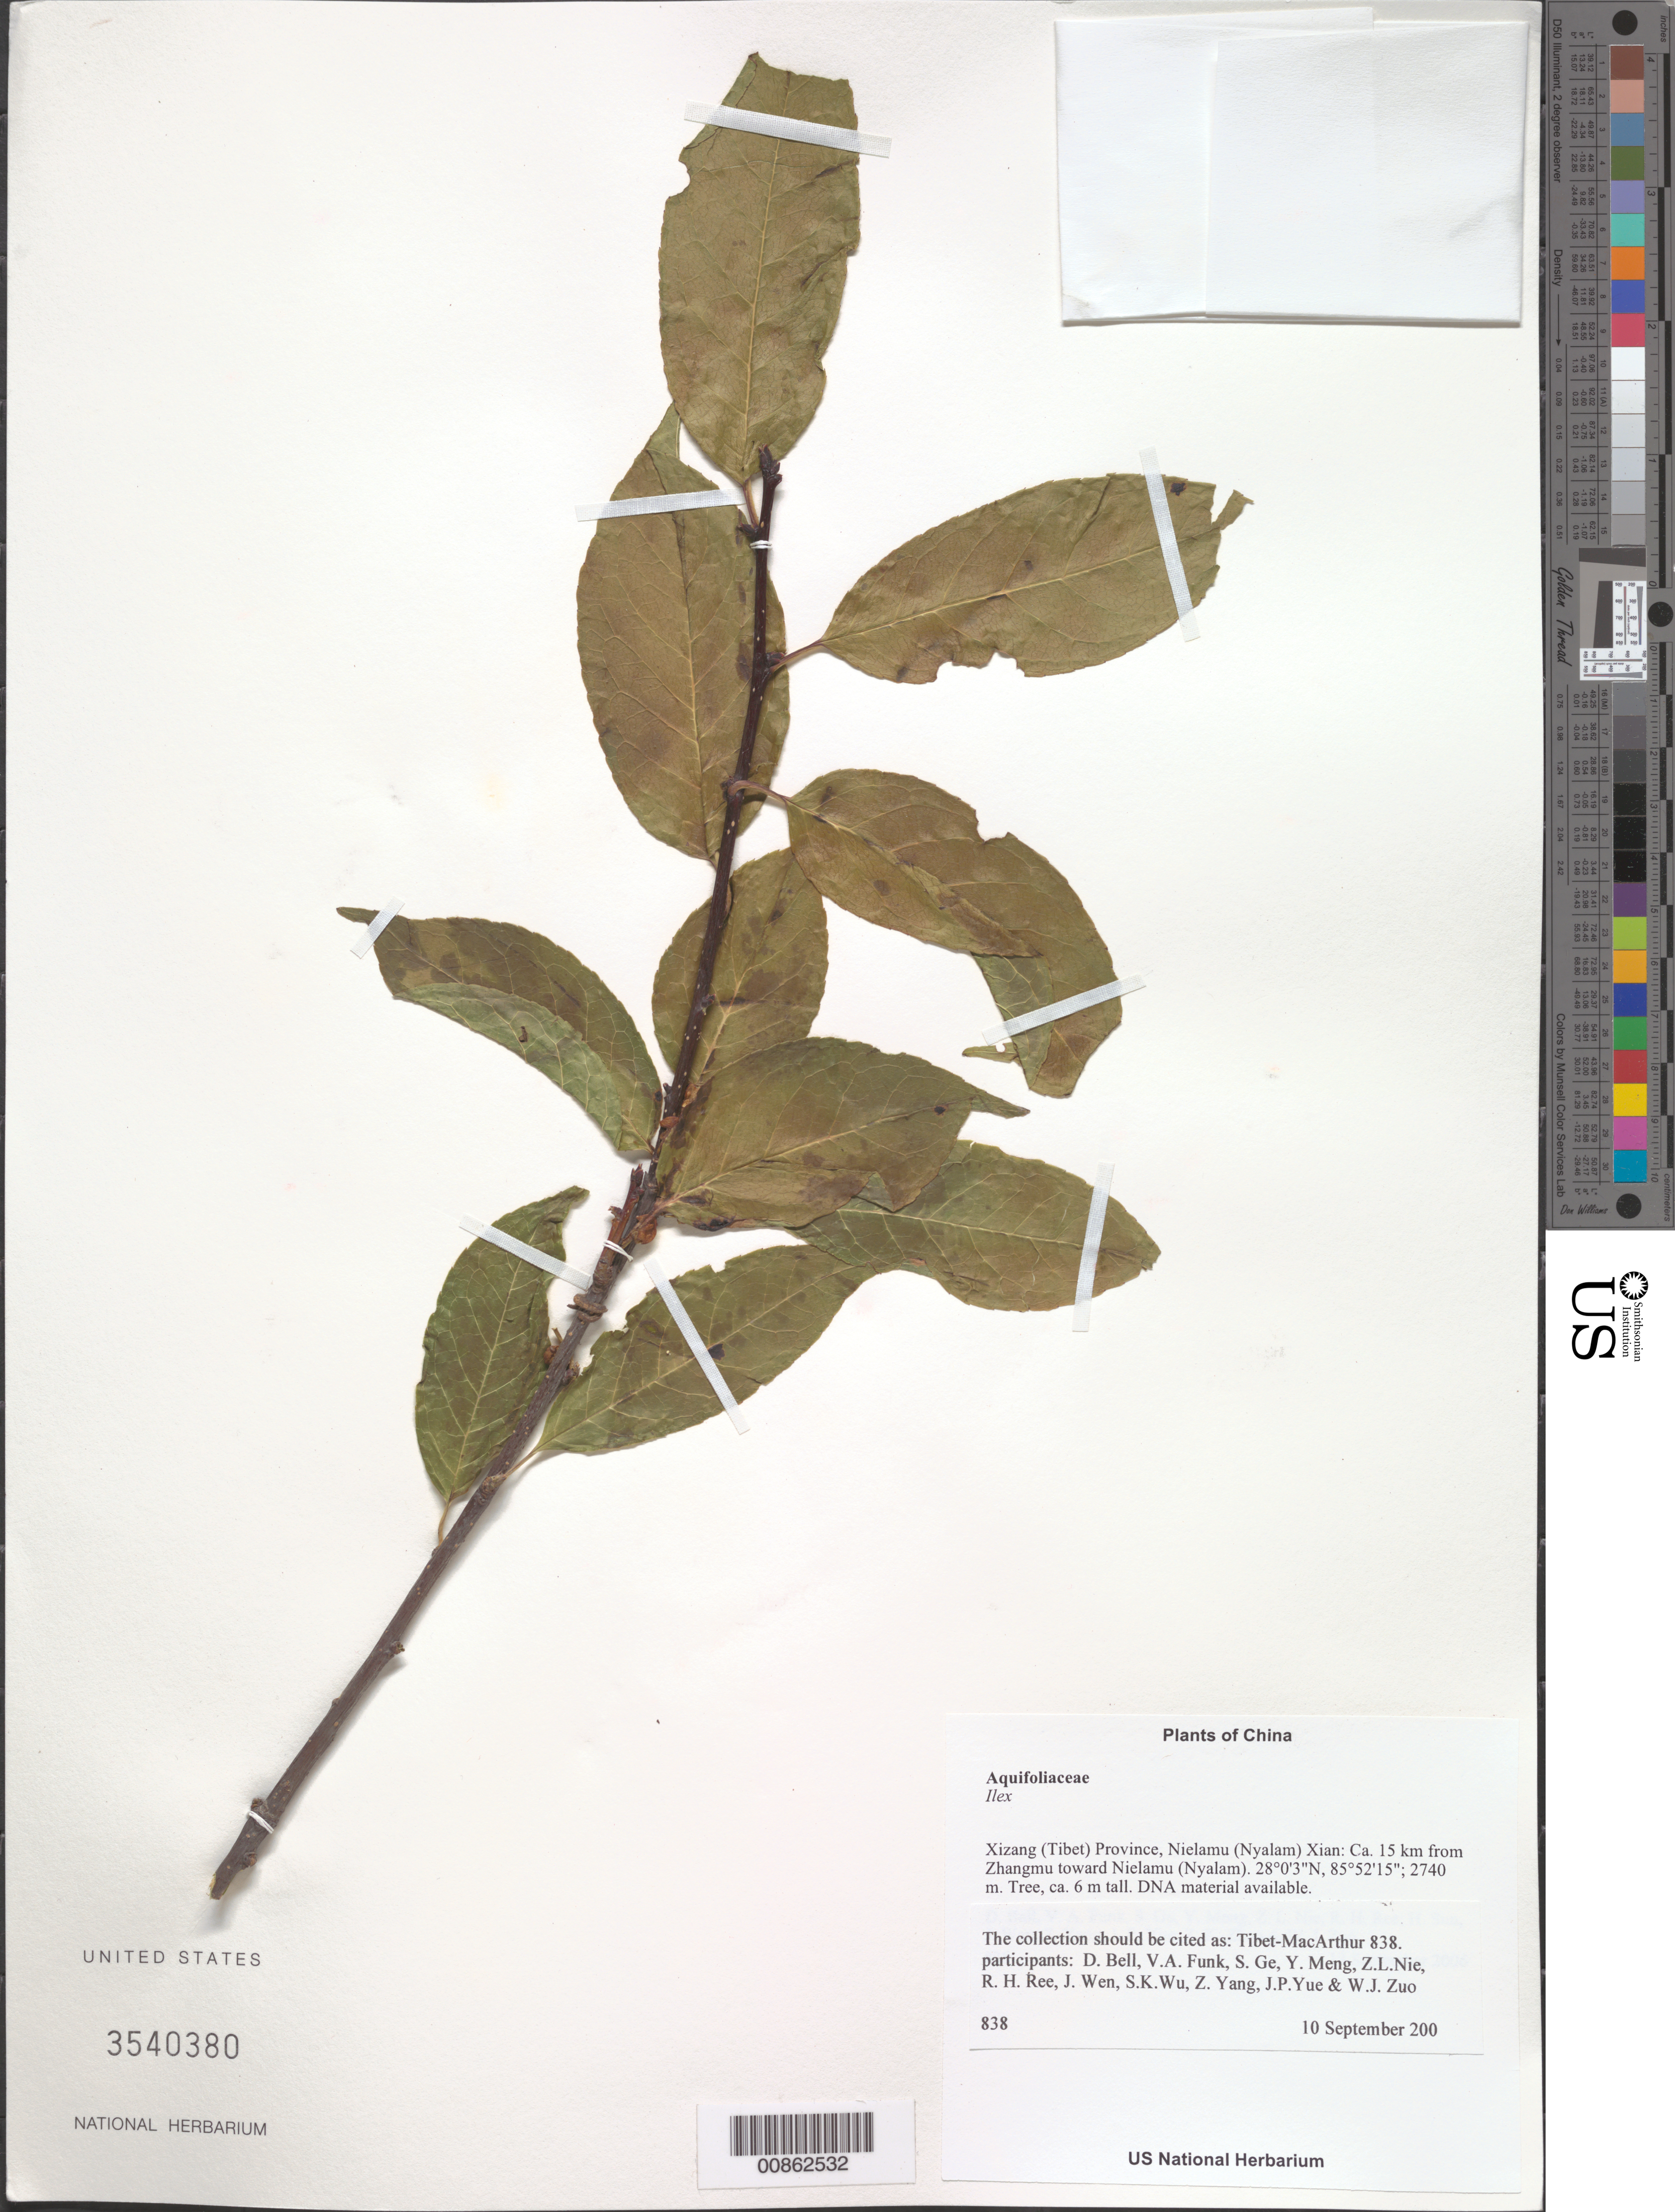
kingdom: Plantae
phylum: Tracheophyta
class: Magnoliopsida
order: Aquifoliales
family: Aquifoliaceae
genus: Ilex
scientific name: Ilex sp.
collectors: Tibet-MacArthur, D. A. Bell, V. Funk, S. Ge, Y. Meng, Z. Nie, R. Ree, H. Sun, J. Wen, Z. Yang, J. Yue, Z. Zhou & W. Zuo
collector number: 838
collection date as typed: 13 Sep 2006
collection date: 2006-09-13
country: China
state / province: Xizang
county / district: Nielamu (Nyalam) Xian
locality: Ca. 15 km from Zhangmu toward Nielamu (Nyalam).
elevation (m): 2740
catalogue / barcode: US 3540380